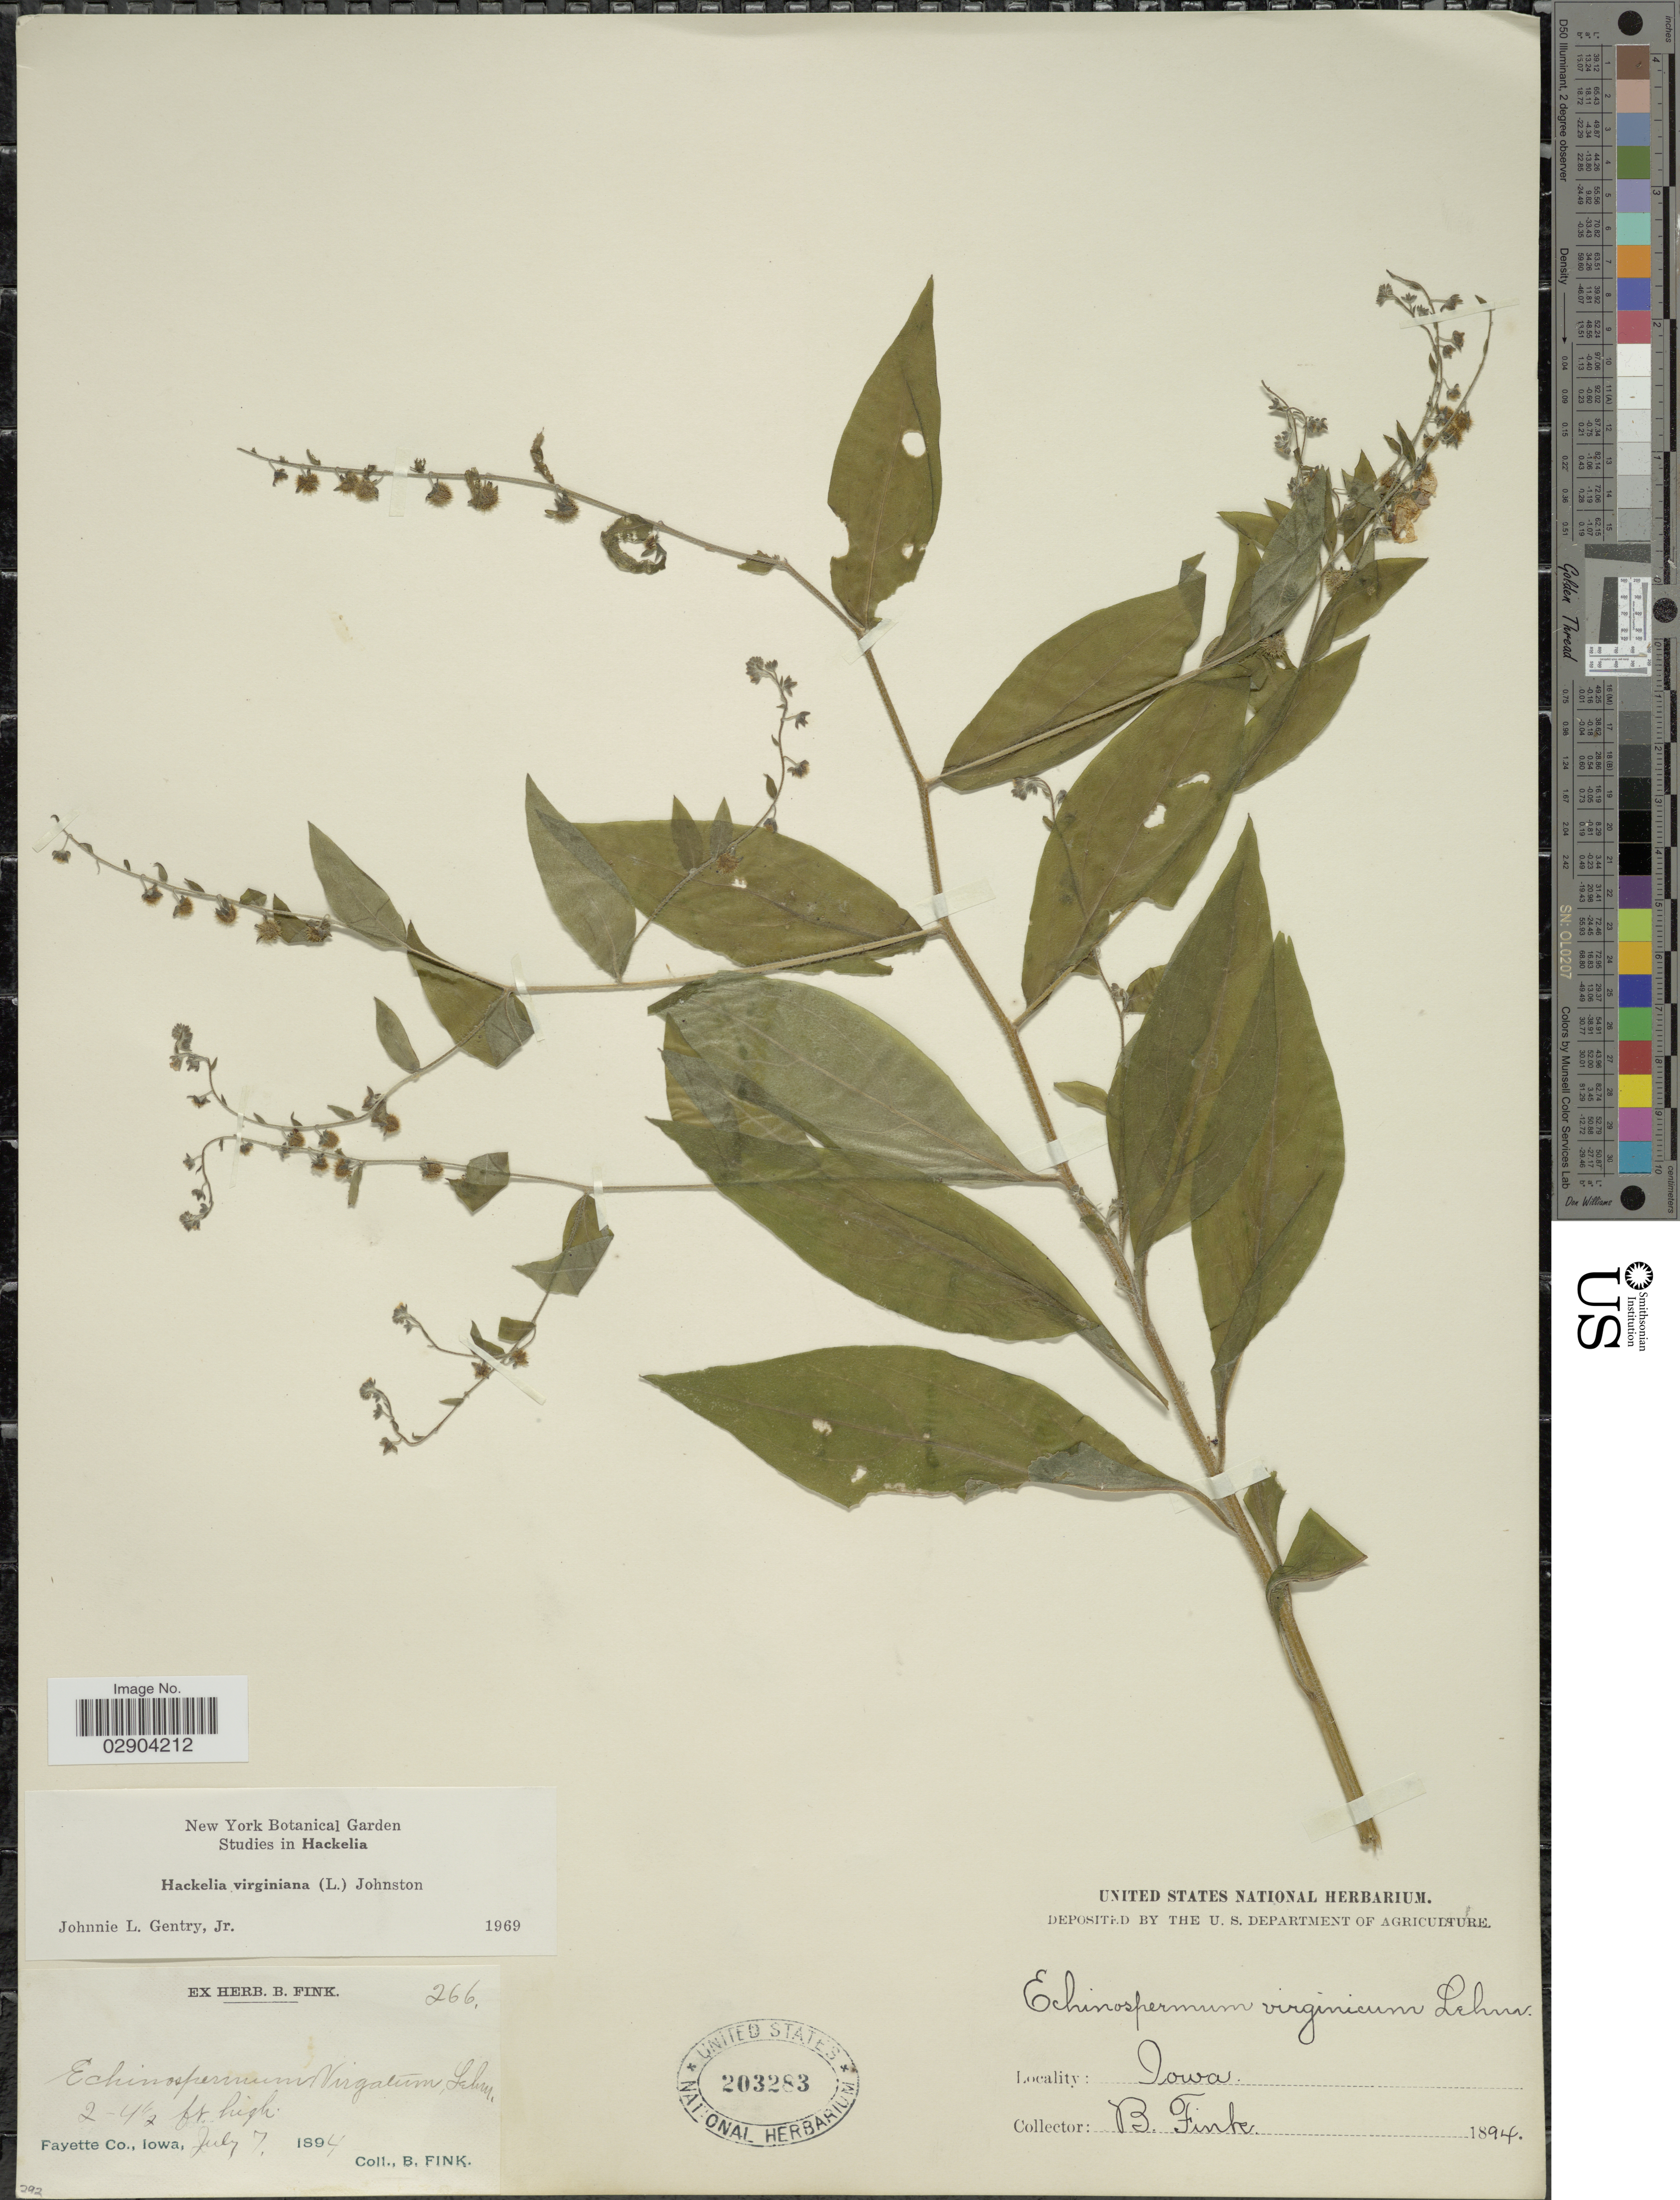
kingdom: Plantae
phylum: Tracheophyta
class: Magnoliopsida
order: Boraginales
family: Boraginaceae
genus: Hackelia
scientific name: Hackelia virginiana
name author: (L.) I.M. Johnst.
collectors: B. Fink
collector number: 266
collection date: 1894-07-07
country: United States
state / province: Iowa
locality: Fayette Co.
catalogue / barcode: US 203283